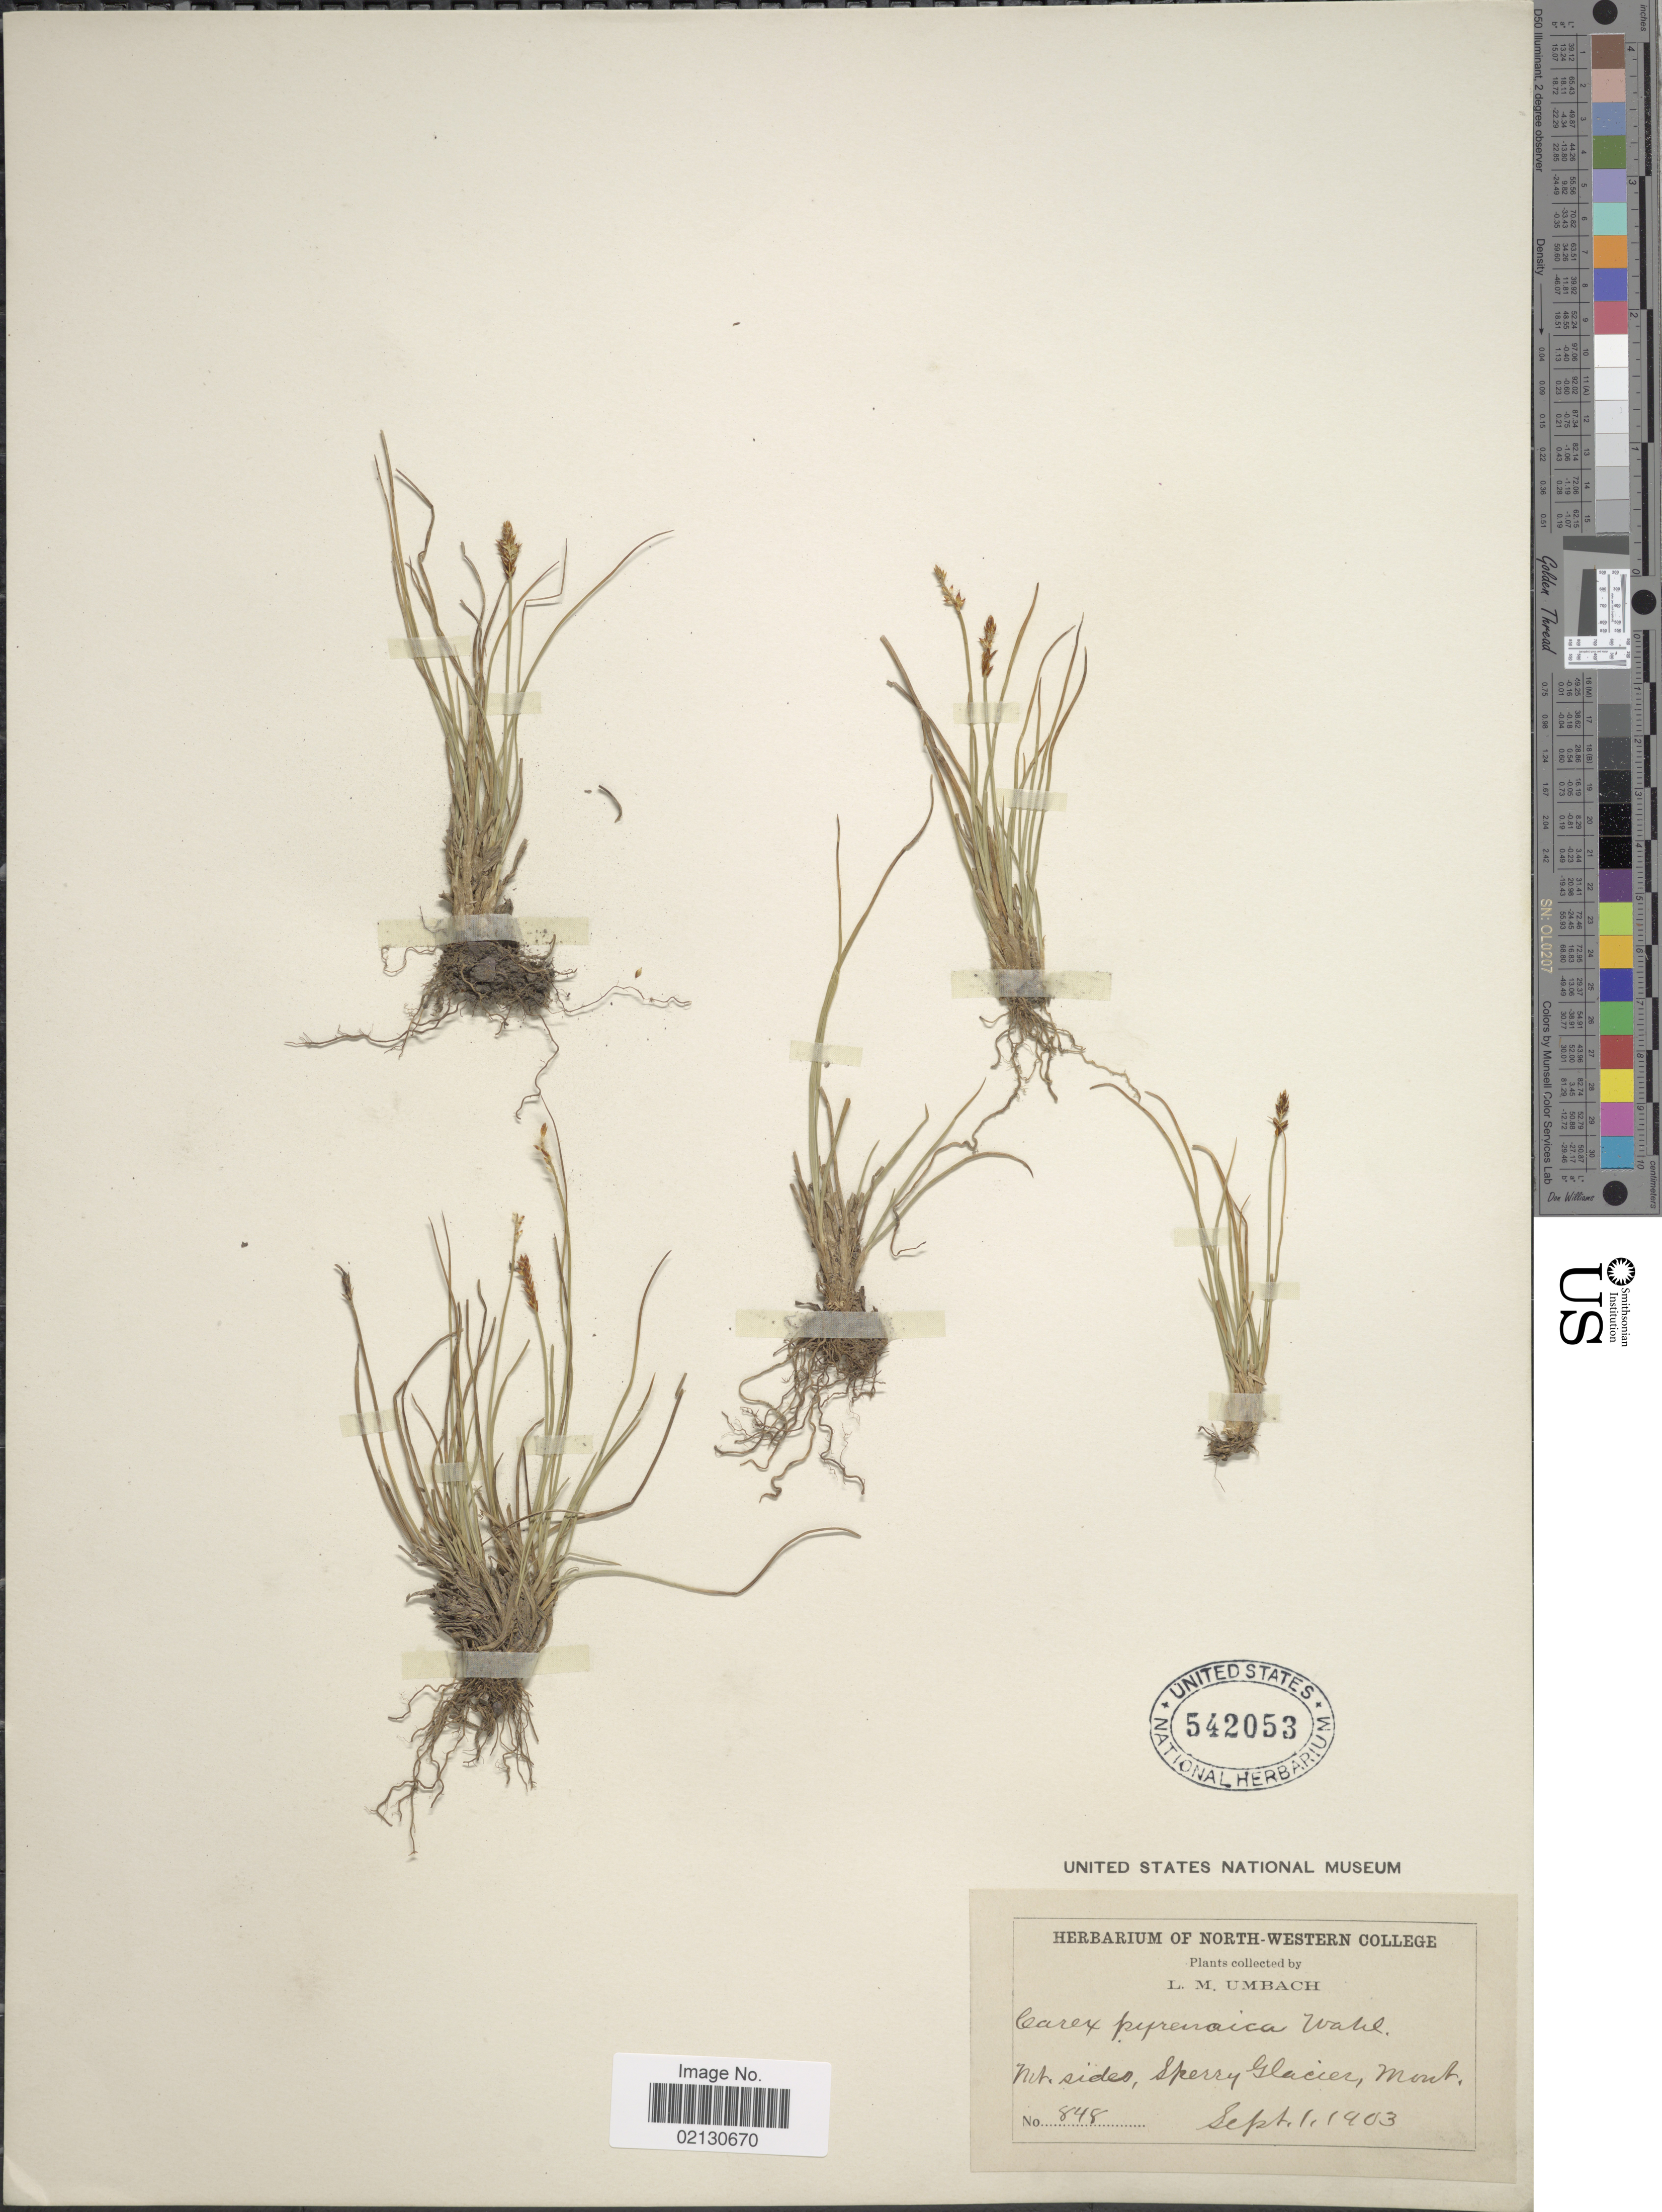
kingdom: Plantae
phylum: Tracheophyta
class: Liliopsida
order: Poales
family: Cyperaceae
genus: Carex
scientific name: Carex micropoda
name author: C.A. Mey.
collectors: L. M. Umbach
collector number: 848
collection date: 1903-09-01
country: United States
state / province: Montana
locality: Mt. sides, Sperry Glacier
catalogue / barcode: US 542053